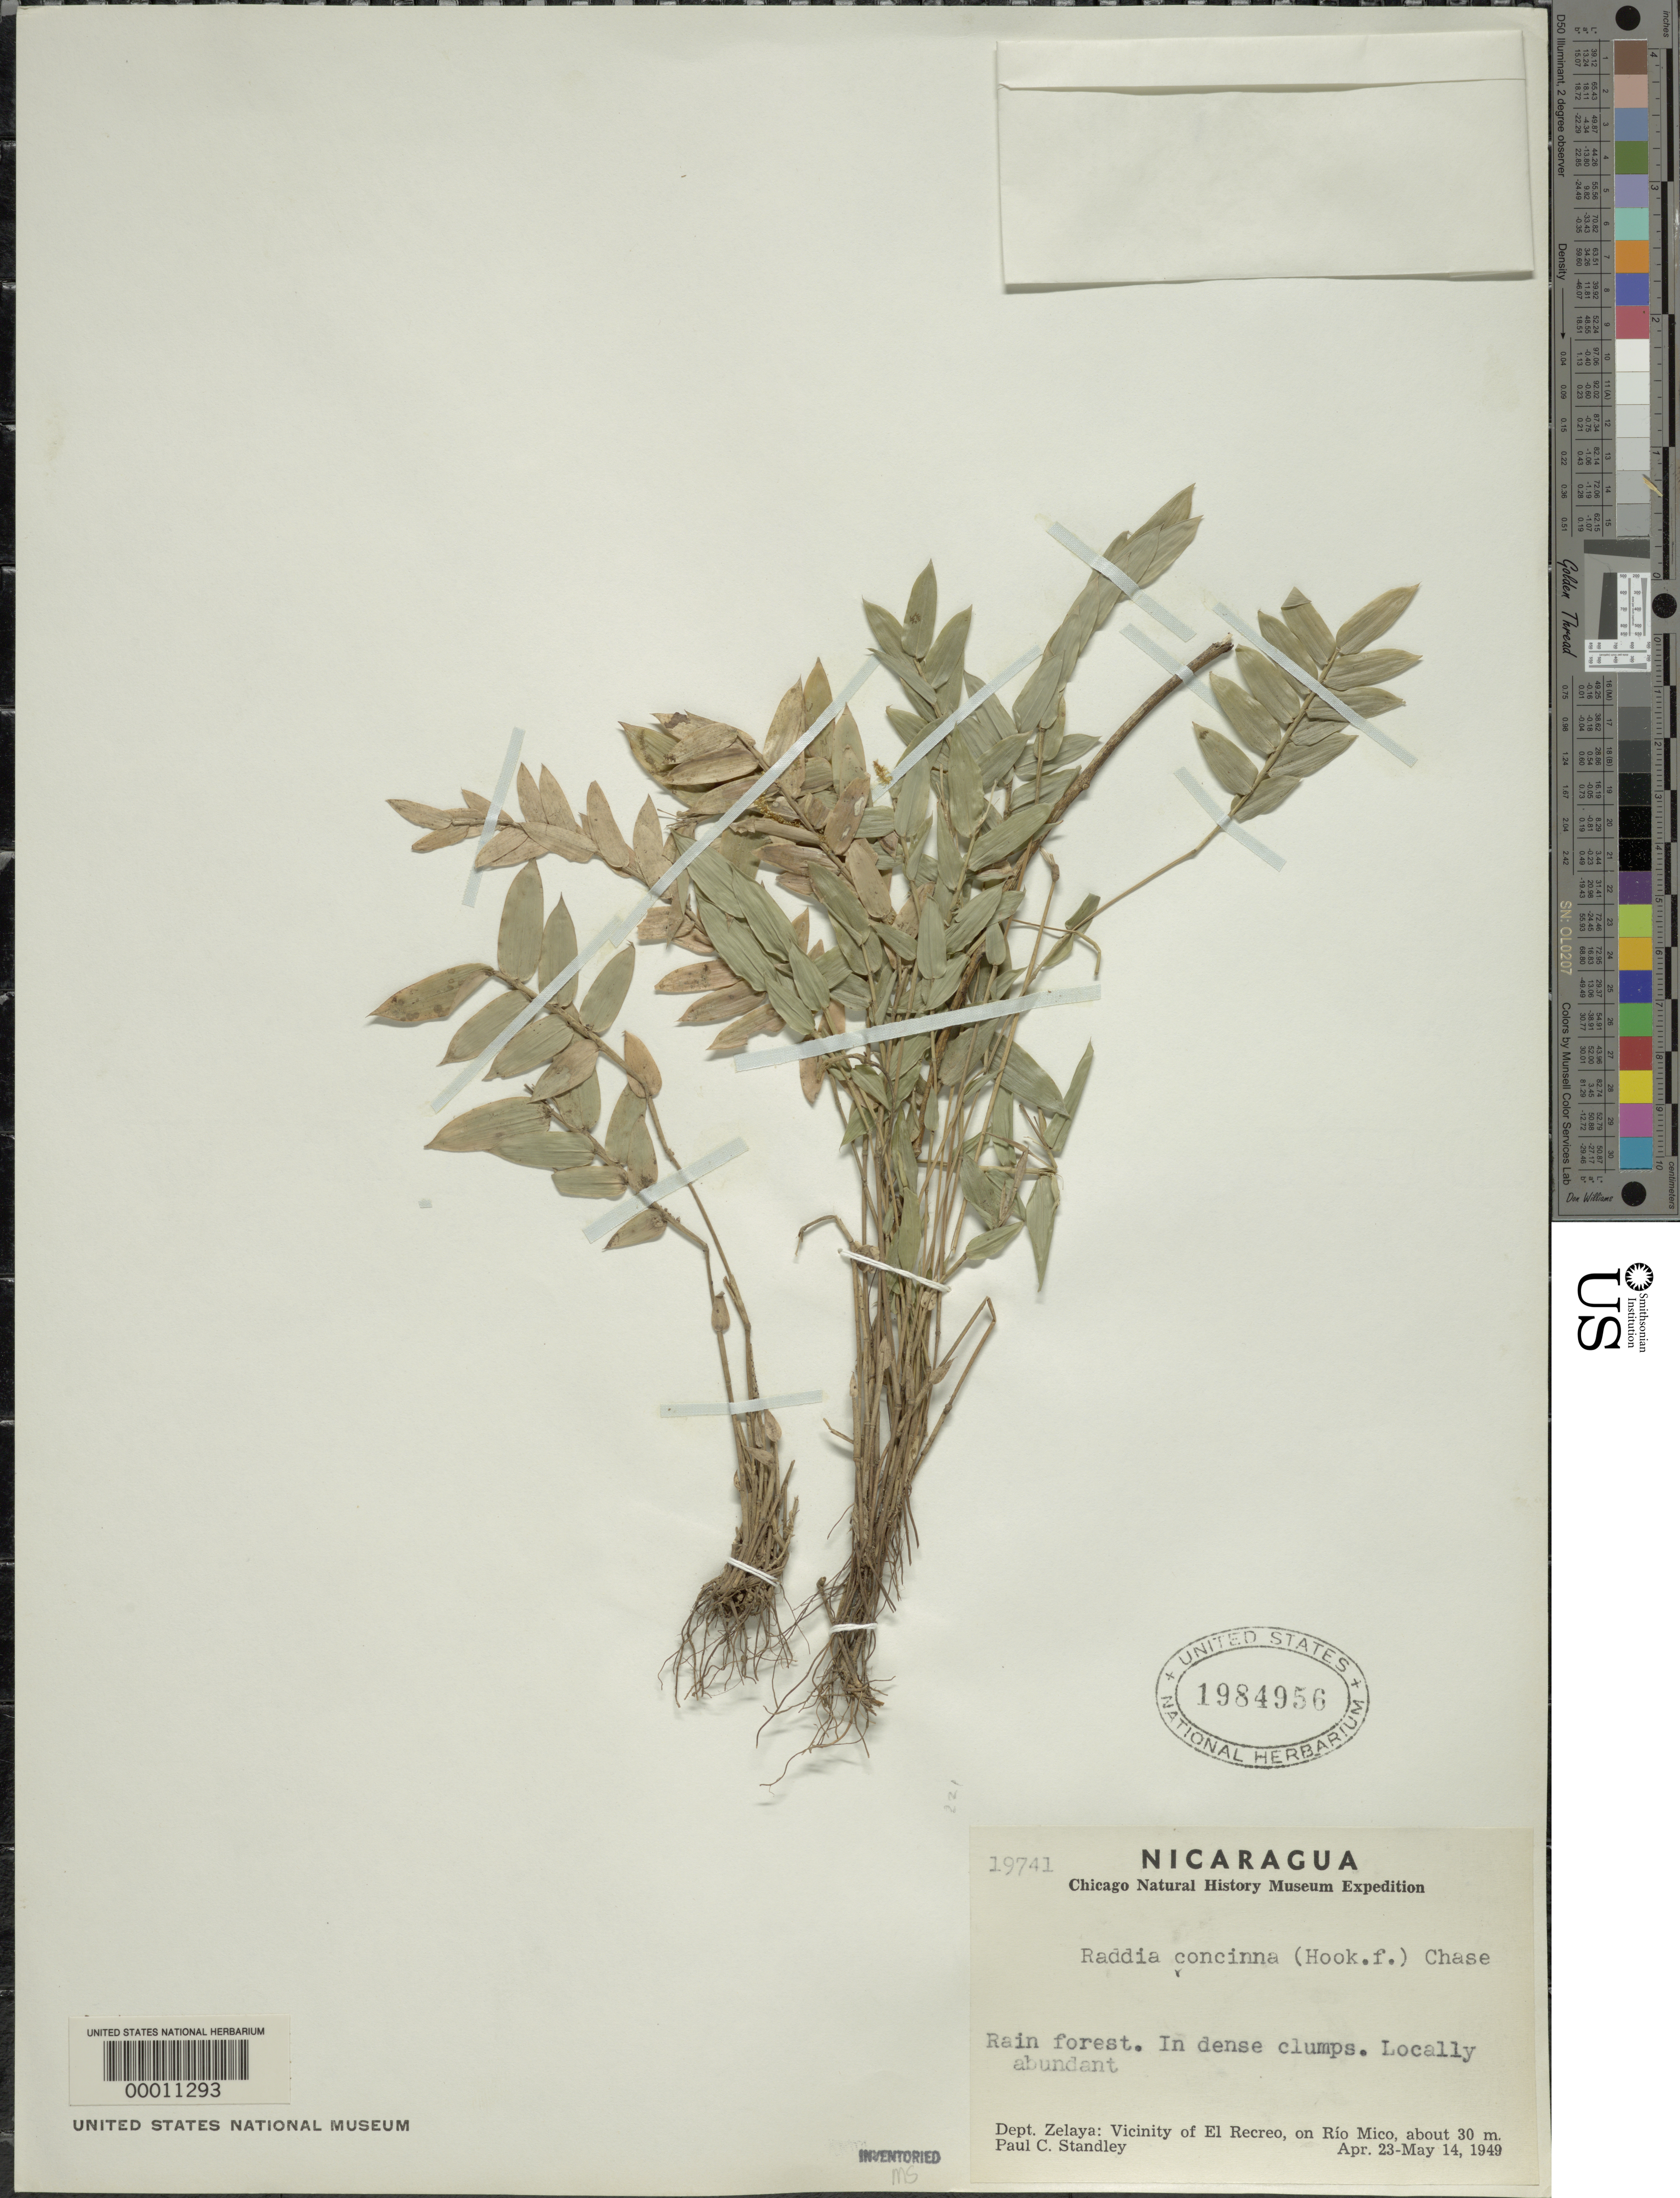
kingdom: Plantae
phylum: Tracheophyta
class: Liliopsida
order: Poales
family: Poaceae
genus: Cryptochloa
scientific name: Cryptochloa concinna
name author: (Hook. f.) Swallen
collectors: P. C. Standley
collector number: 19741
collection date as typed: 23 Apr 1949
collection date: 1949-04-23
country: Nicaragua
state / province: Atlántico Sur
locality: El recreo, rio mico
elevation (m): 30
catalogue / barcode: US 1984956